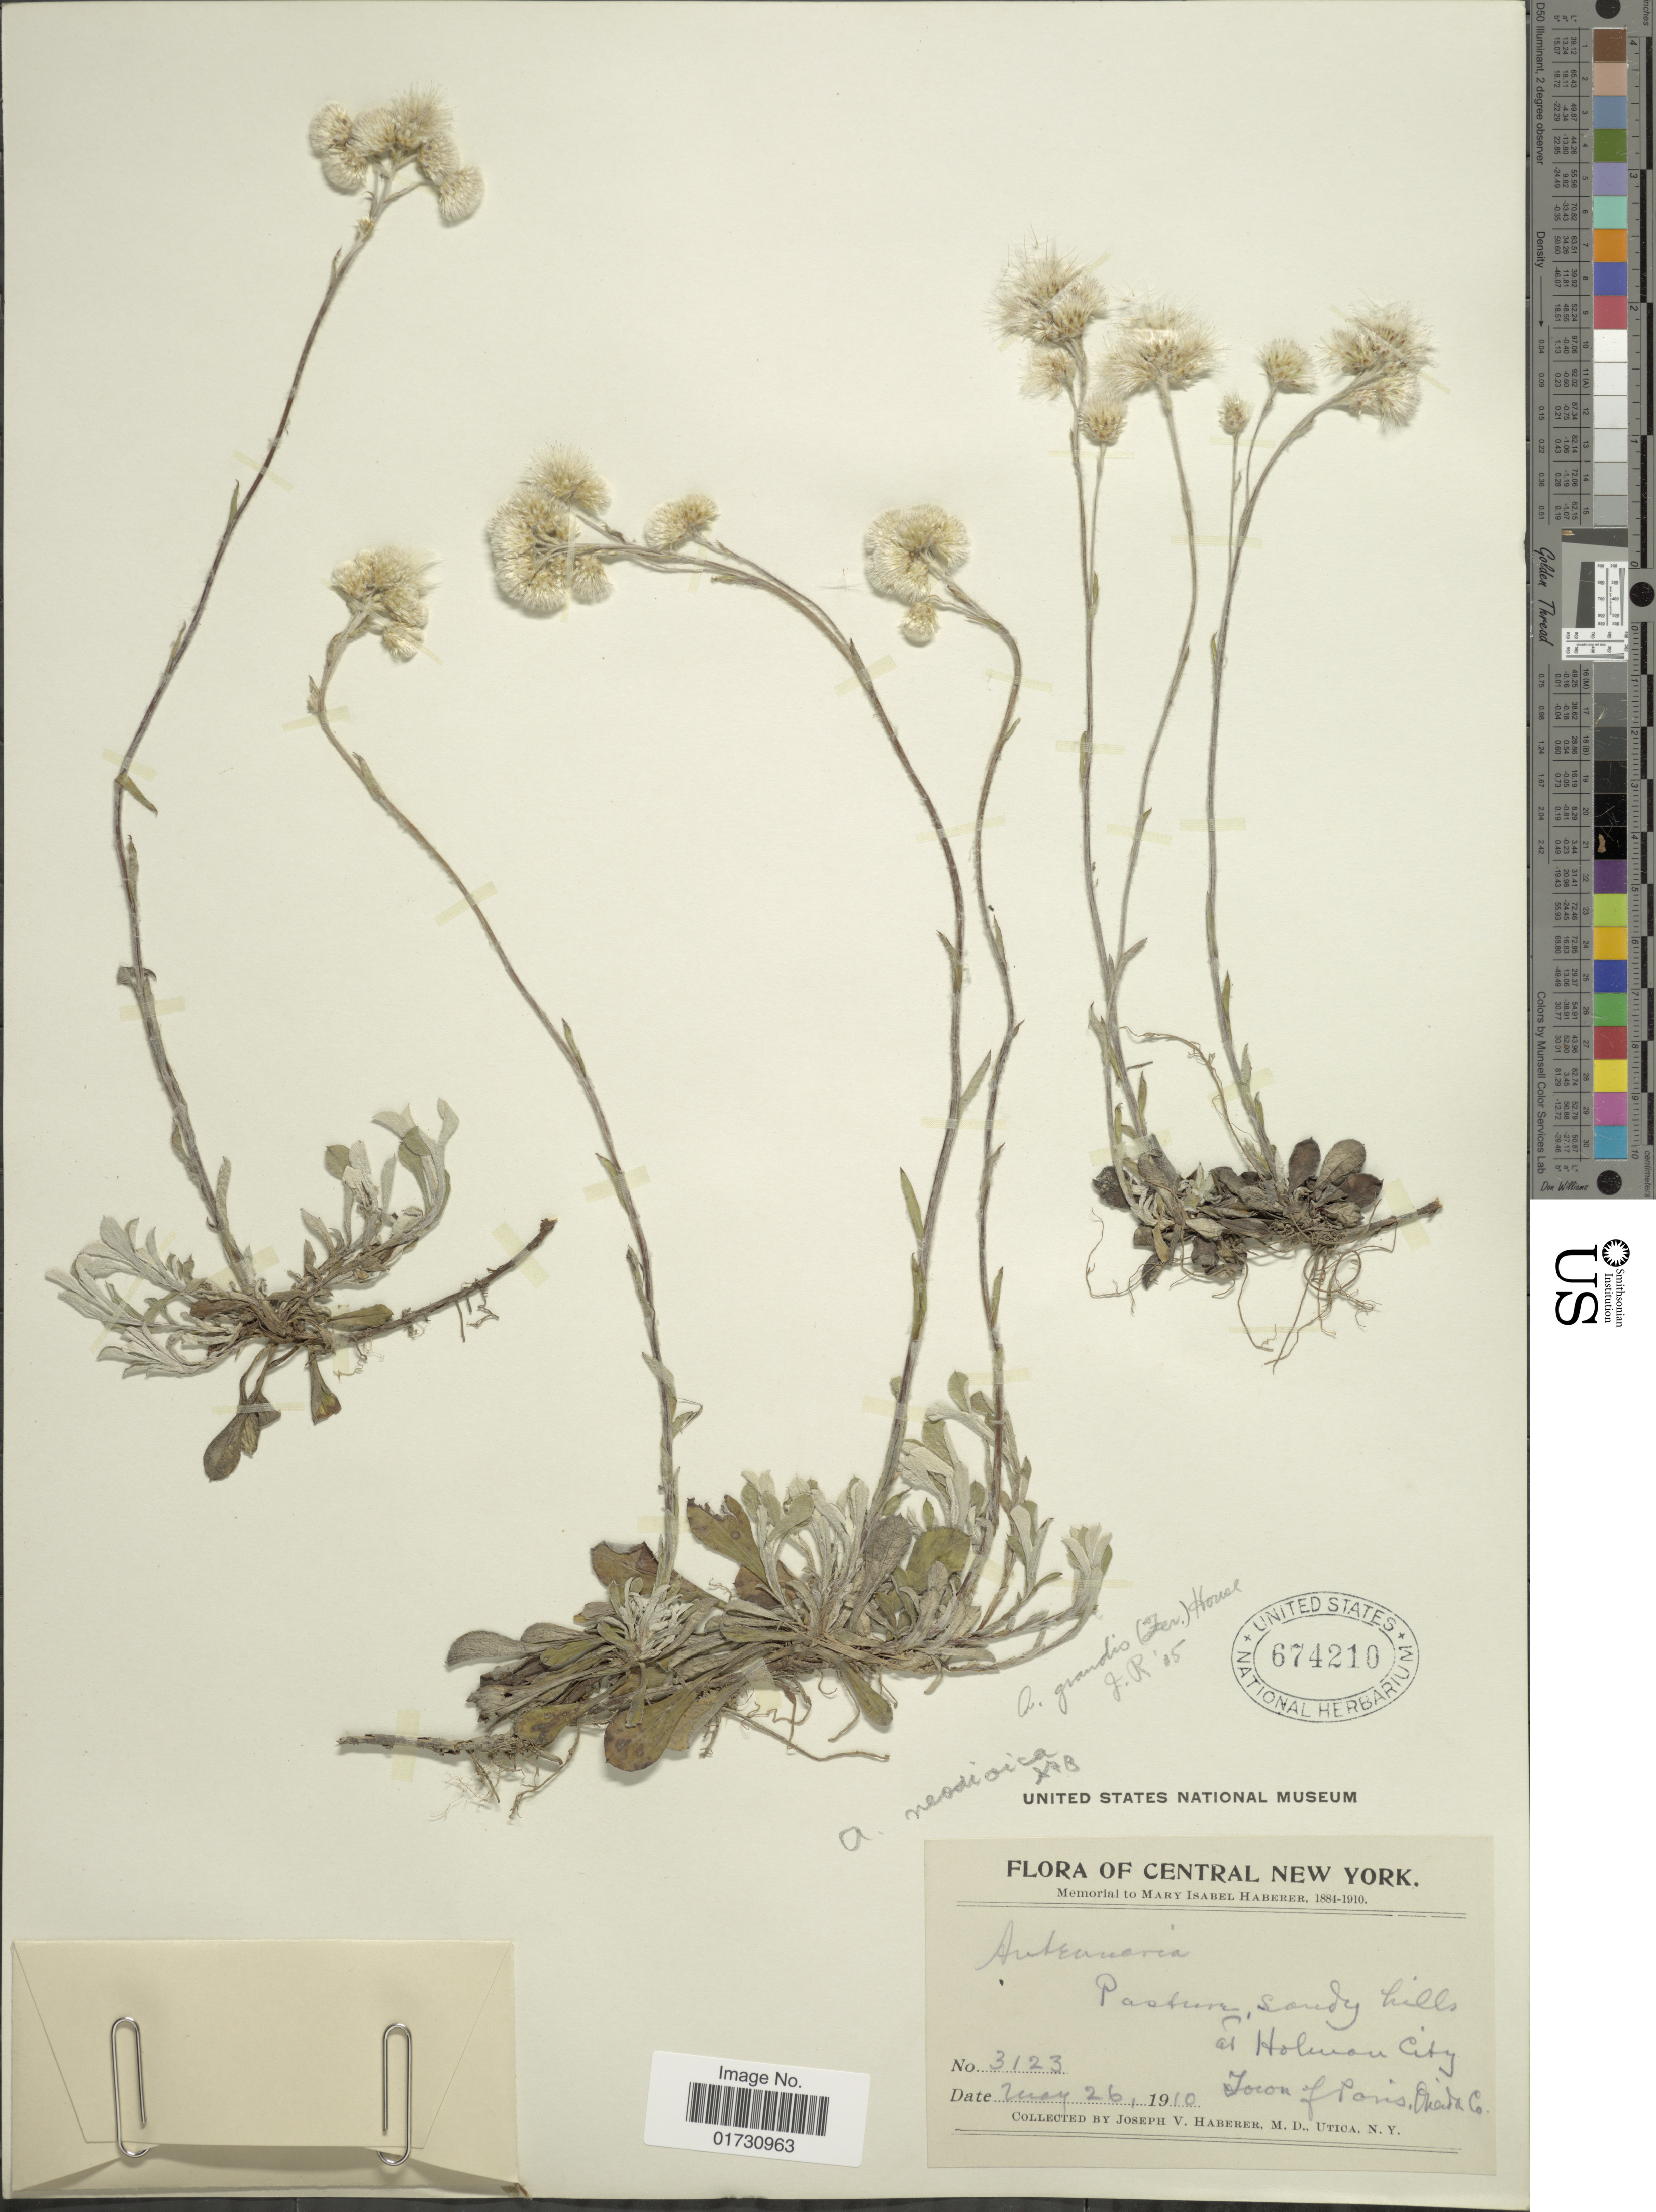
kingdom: Plantae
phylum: Tracheophyta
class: Magnoliopsida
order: Asterales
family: Asteraceae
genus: Antennaria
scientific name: Antennaria grandis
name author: (Fernald) House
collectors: J. V. Haberer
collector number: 3123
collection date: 1910-05-26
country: United States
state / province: New York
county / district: Oneida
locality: Central New York, Pasture;, sandy hills at Holwon City, Iocon of Paris, Oneida Co.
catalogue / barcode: US 674210